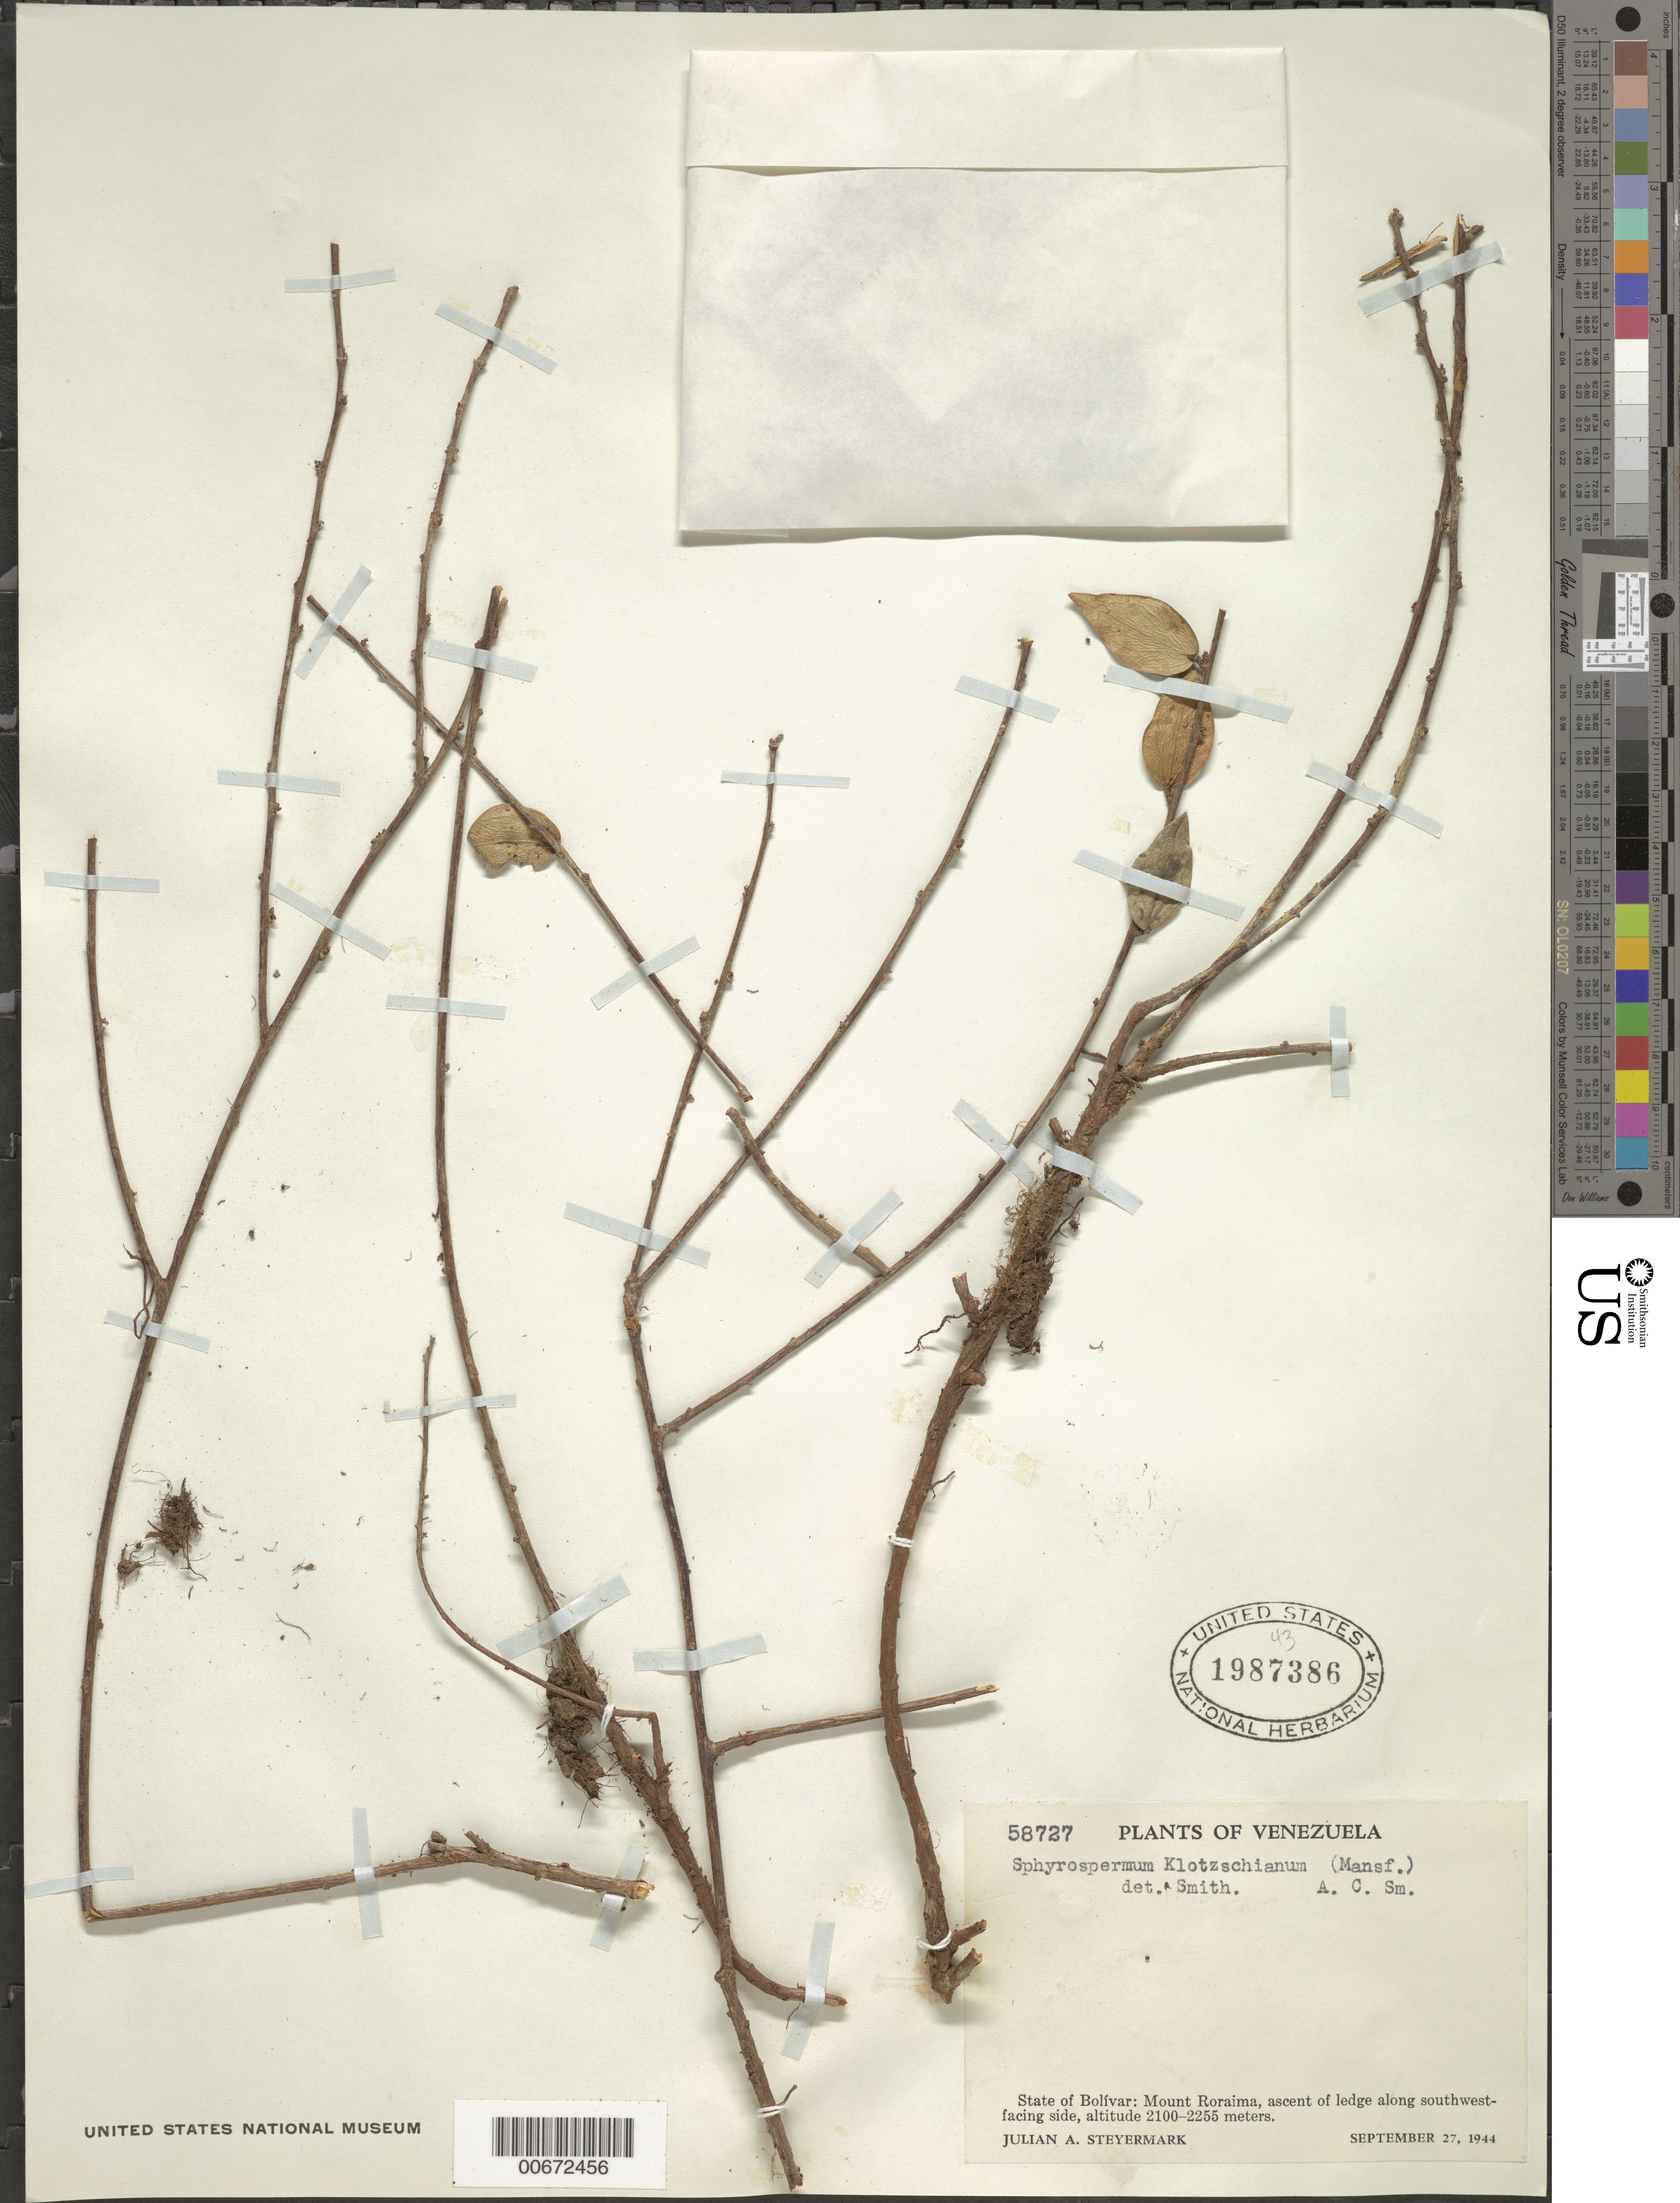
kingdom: Plantae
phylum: Tracheophyta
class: Magnoliopsida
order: Ericales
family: Ericaceae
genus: Sphyrospermum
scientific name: Sphyrospermum klotzschianum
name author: (Mansf.) A.C. Sm.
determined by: Smith, A. C.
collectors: J. Steyermark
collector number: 58727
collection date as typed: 24-Sep-44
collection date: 1944-09-24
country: Venezuela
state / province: Bolívar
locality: Mt. Roraima, SW-facing side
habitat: Ascent of ledge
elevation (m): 2100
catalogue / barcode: US 1987386